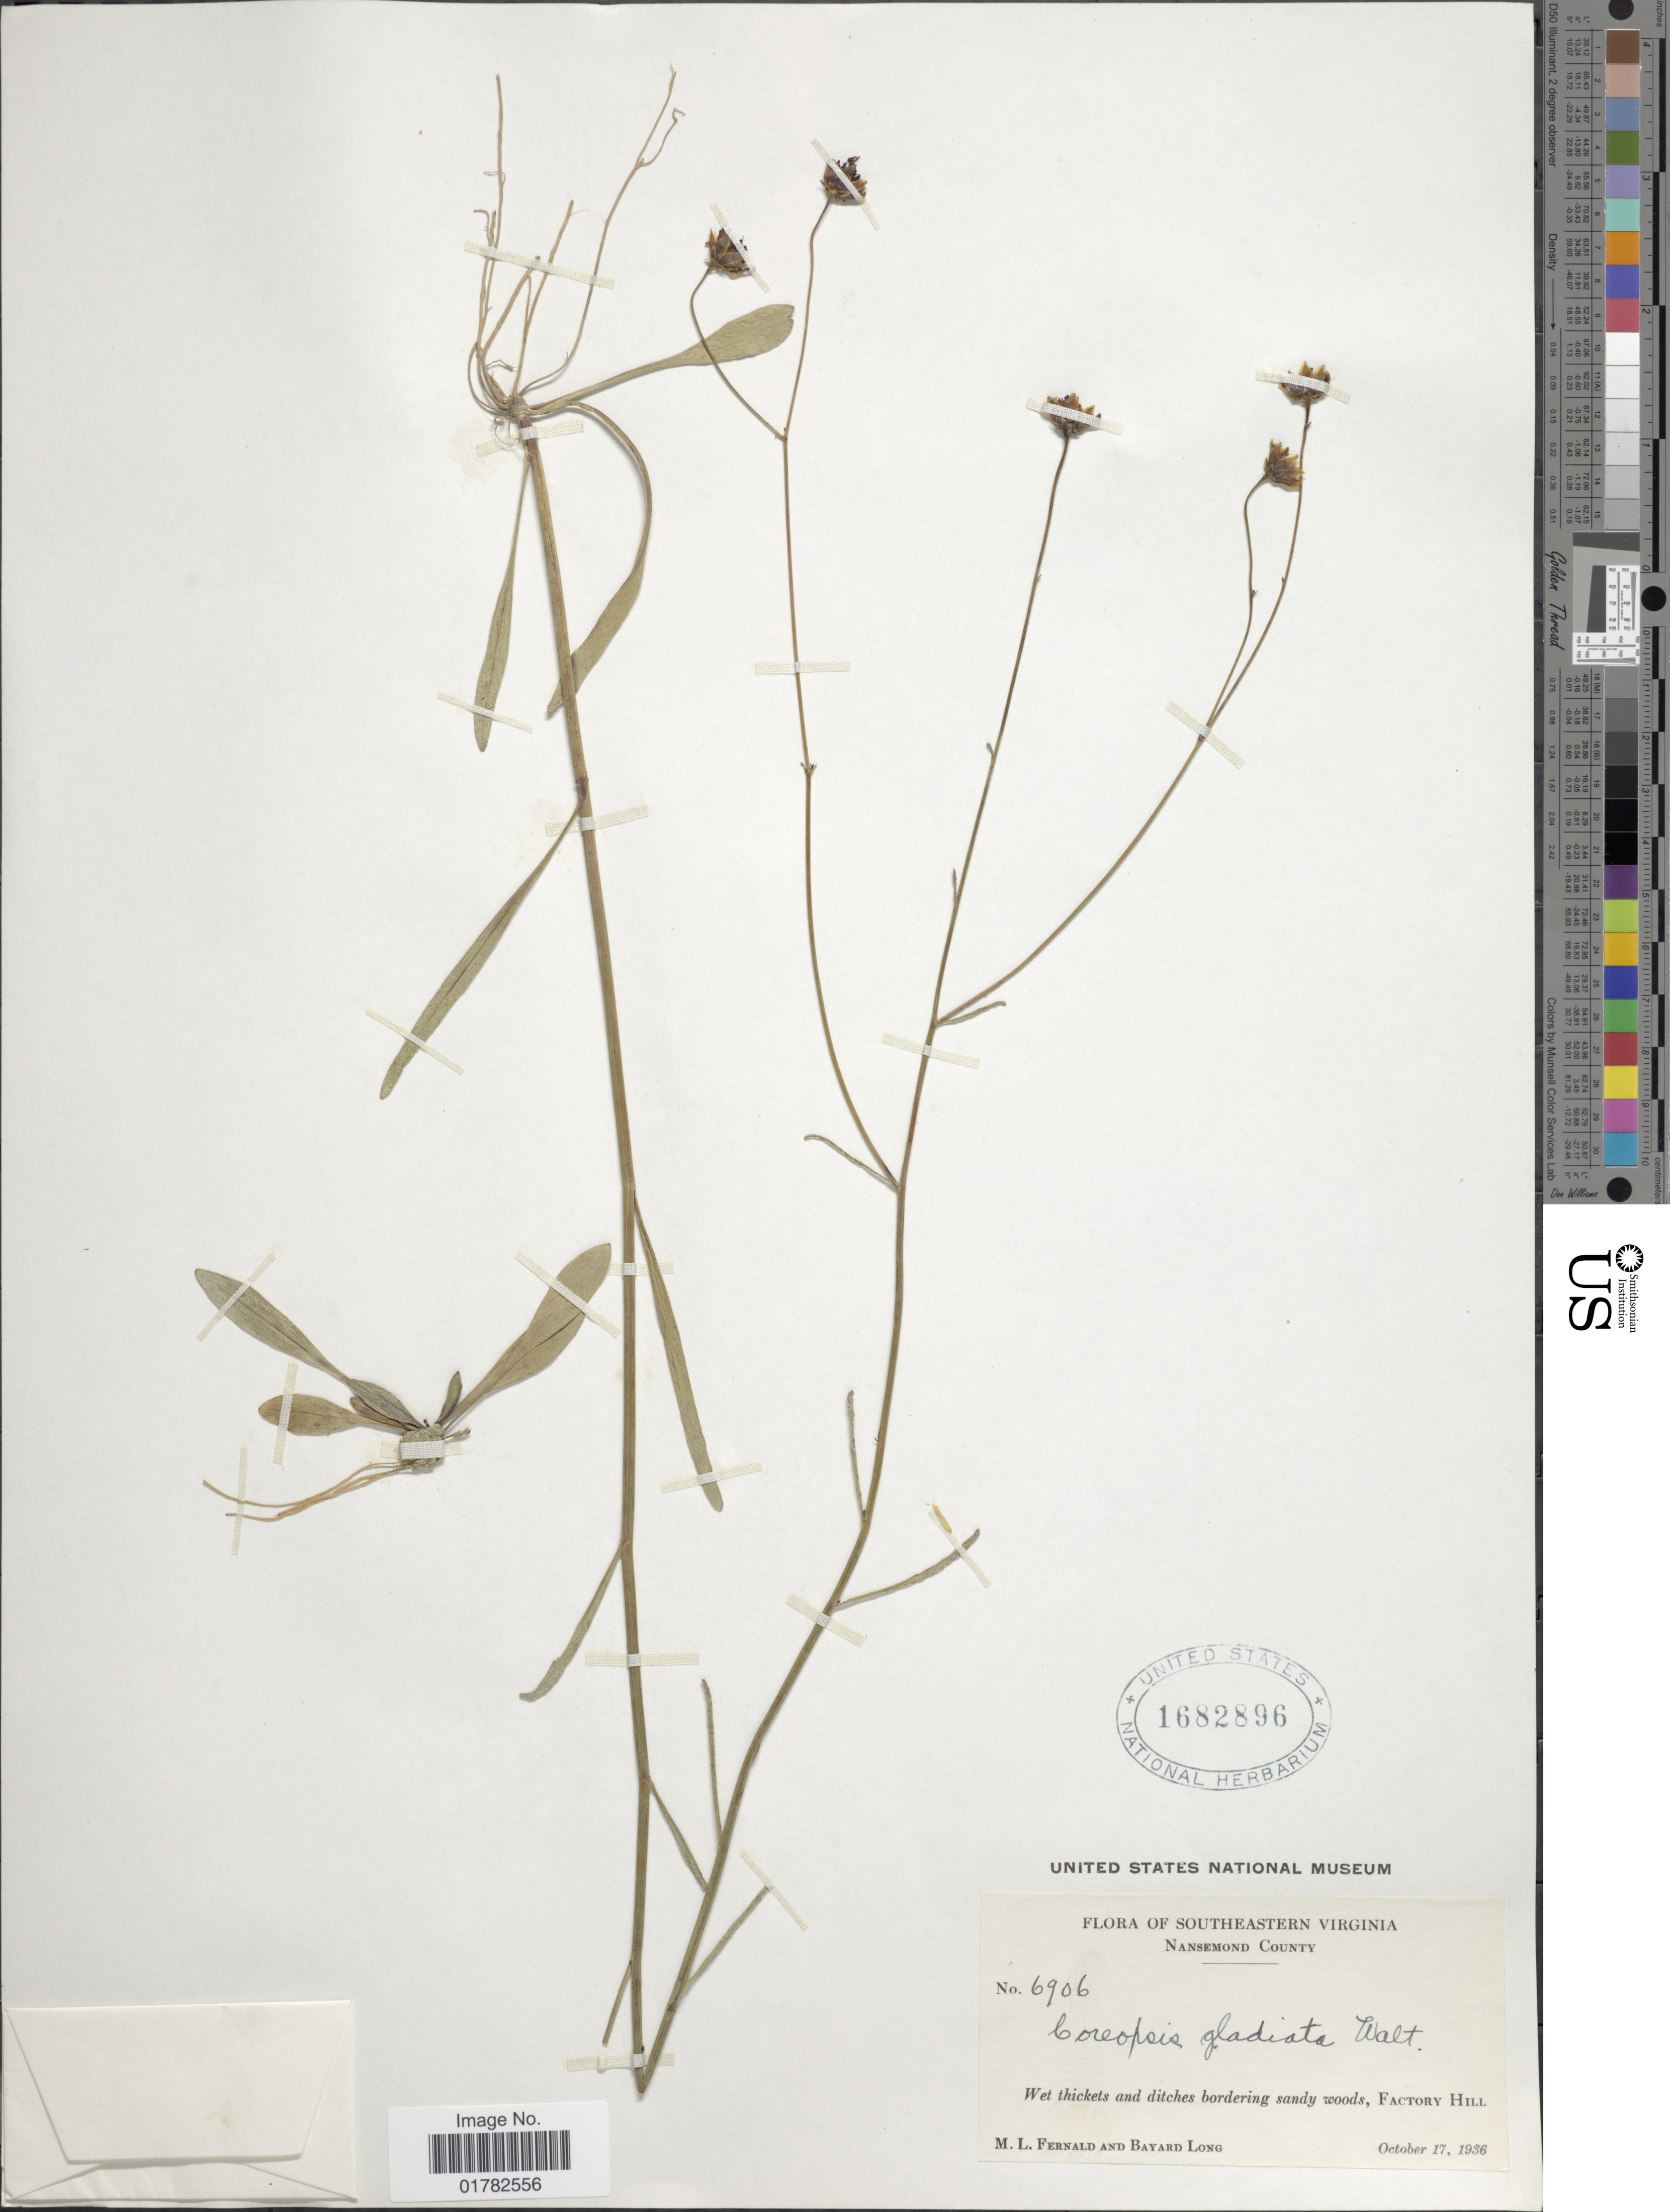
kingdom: Plantae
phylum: Tracheophyta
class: Magnoliopsida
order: Asterales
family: Asteraceae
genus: Coreopsis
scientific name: Coreopsis gladiata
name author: Walter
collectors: M. L. Fernald & B. Long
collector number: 6906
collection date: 1936-10-17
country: United States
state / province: Virginia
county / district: City of Suffolk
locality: Southeastern Virginia, Nansemond County, wet thickets and ditches bordering sandy woods, Factory Hill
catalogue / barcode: US 1682896